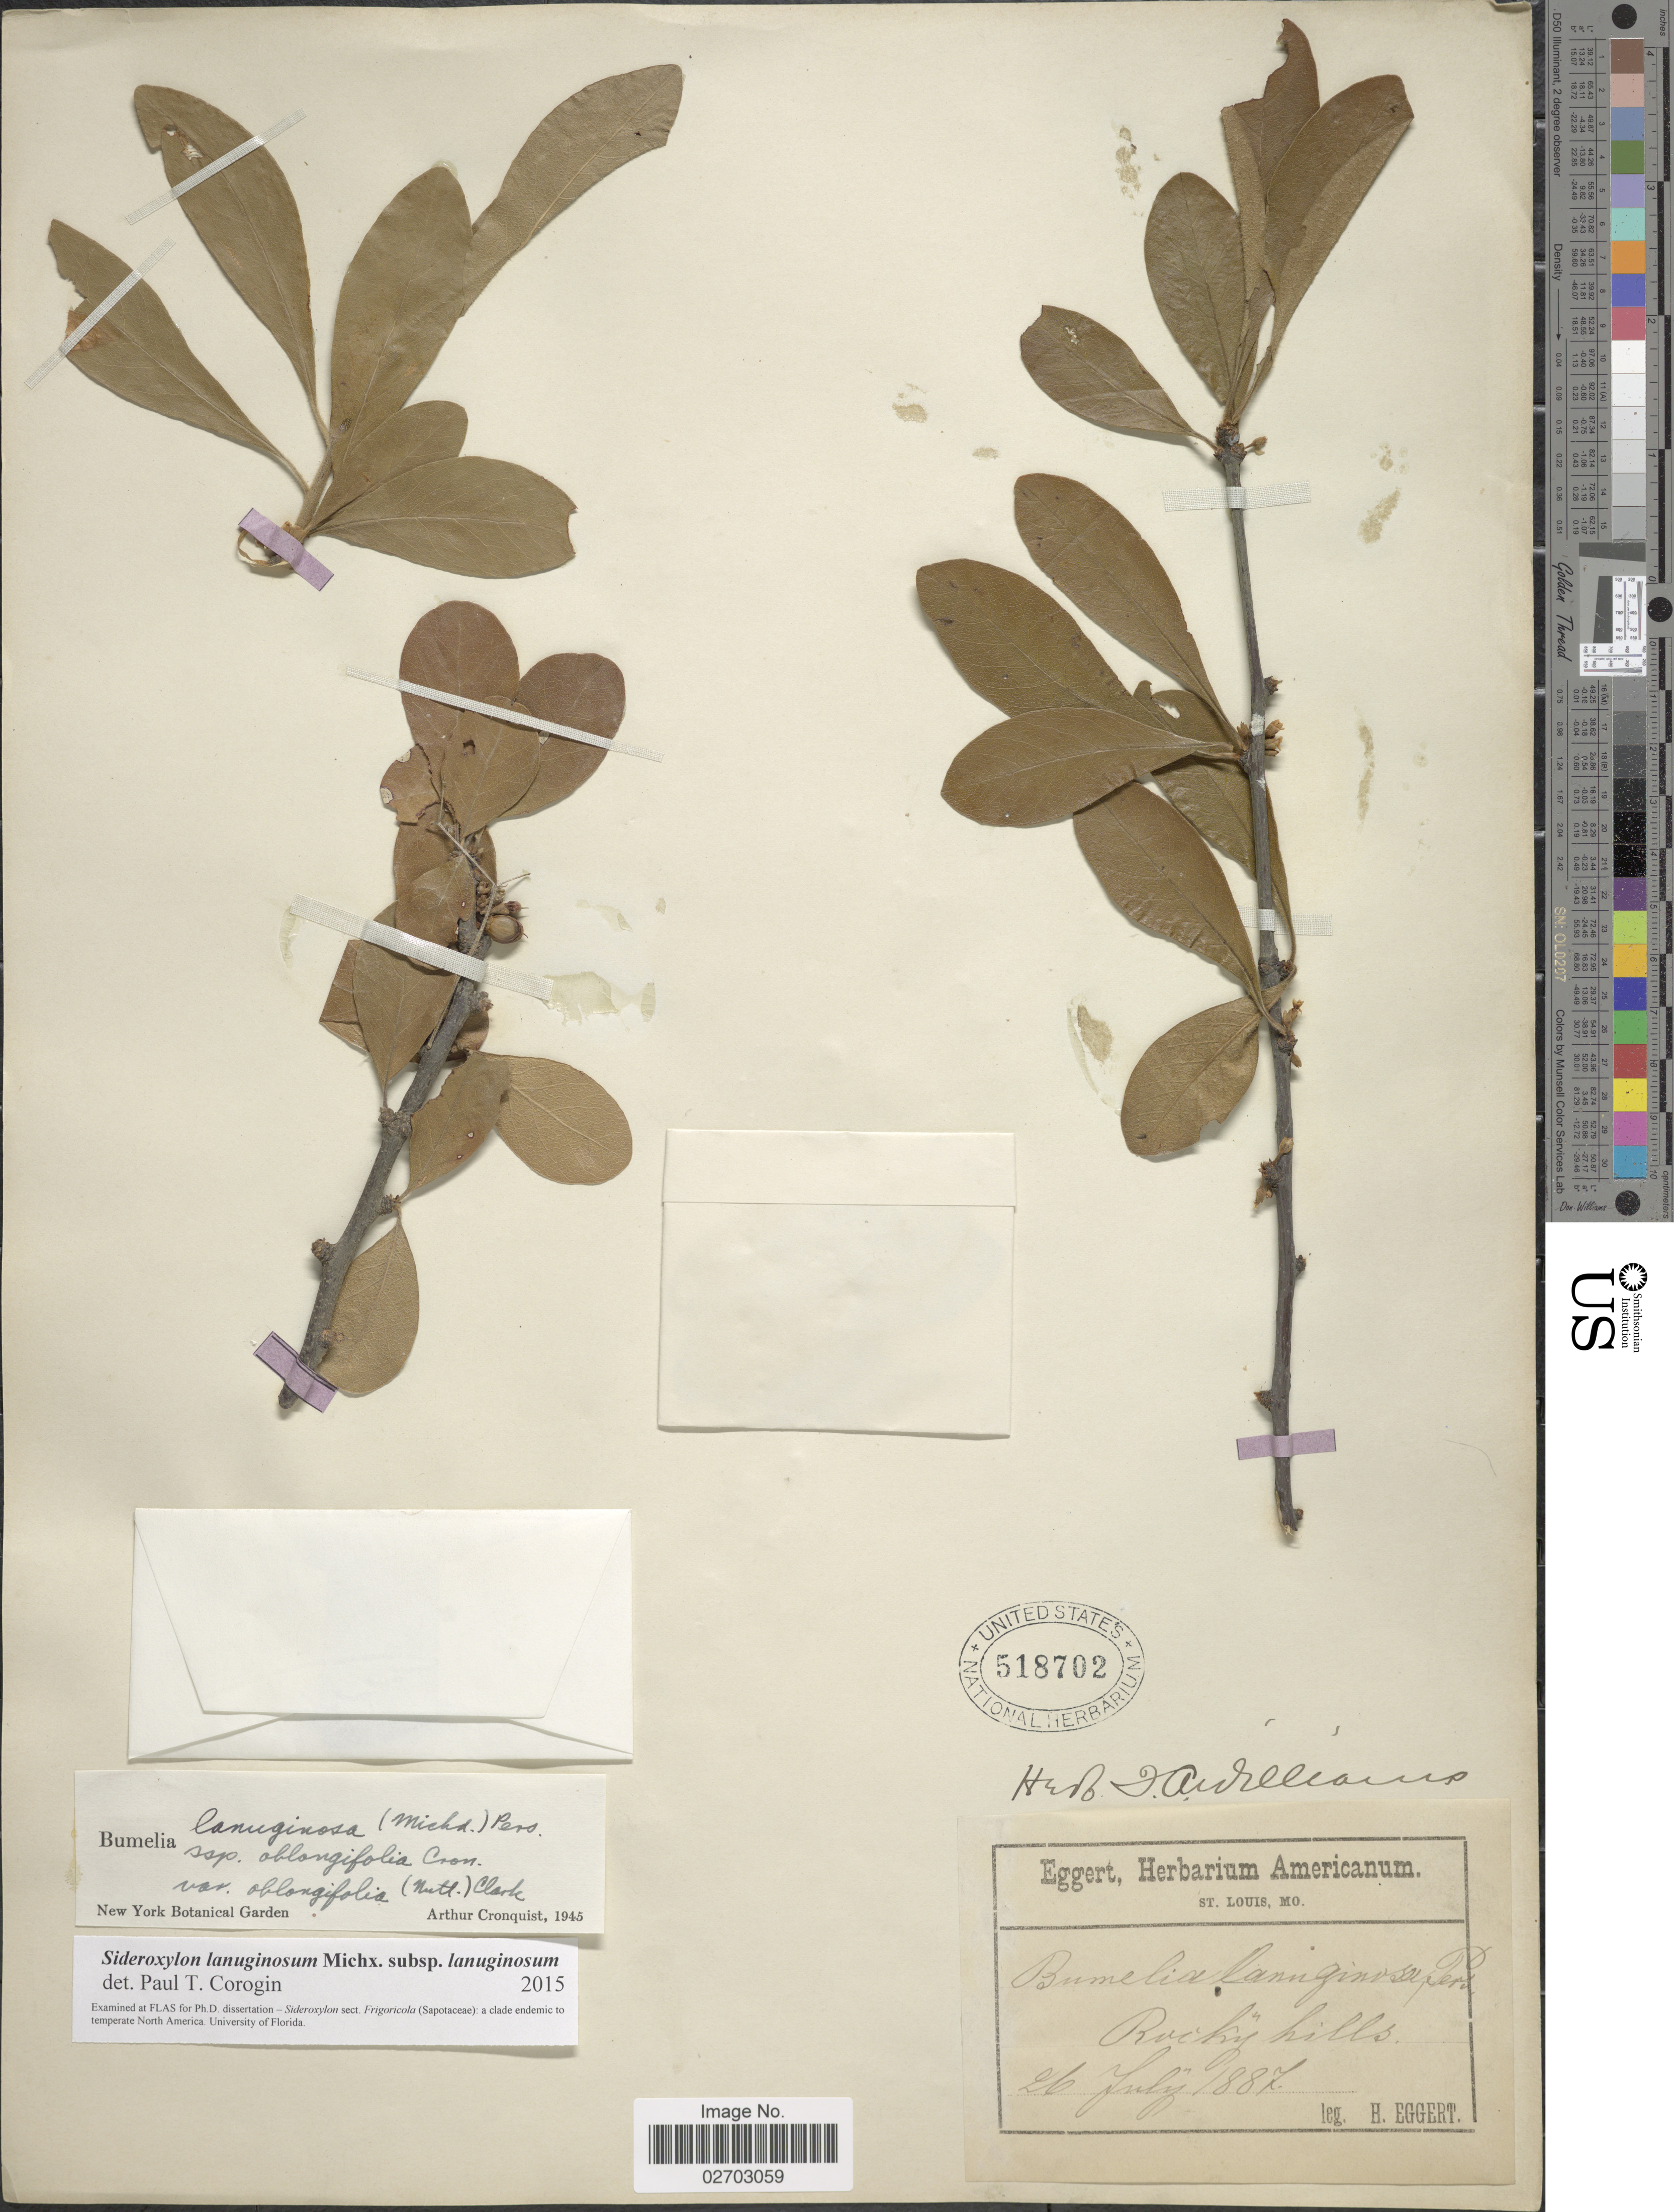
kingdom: Plantae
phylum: Tracheophyta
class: Magnoliopsida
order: Ericales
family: Sapotaceae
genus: Sideroxylon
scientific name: Sideroxylon lanuginosum subsp. lanuginosum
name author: Michx.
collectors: H. Eggert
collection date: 1887-07-25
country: United States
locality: Rocky hills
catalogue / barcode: US 518702